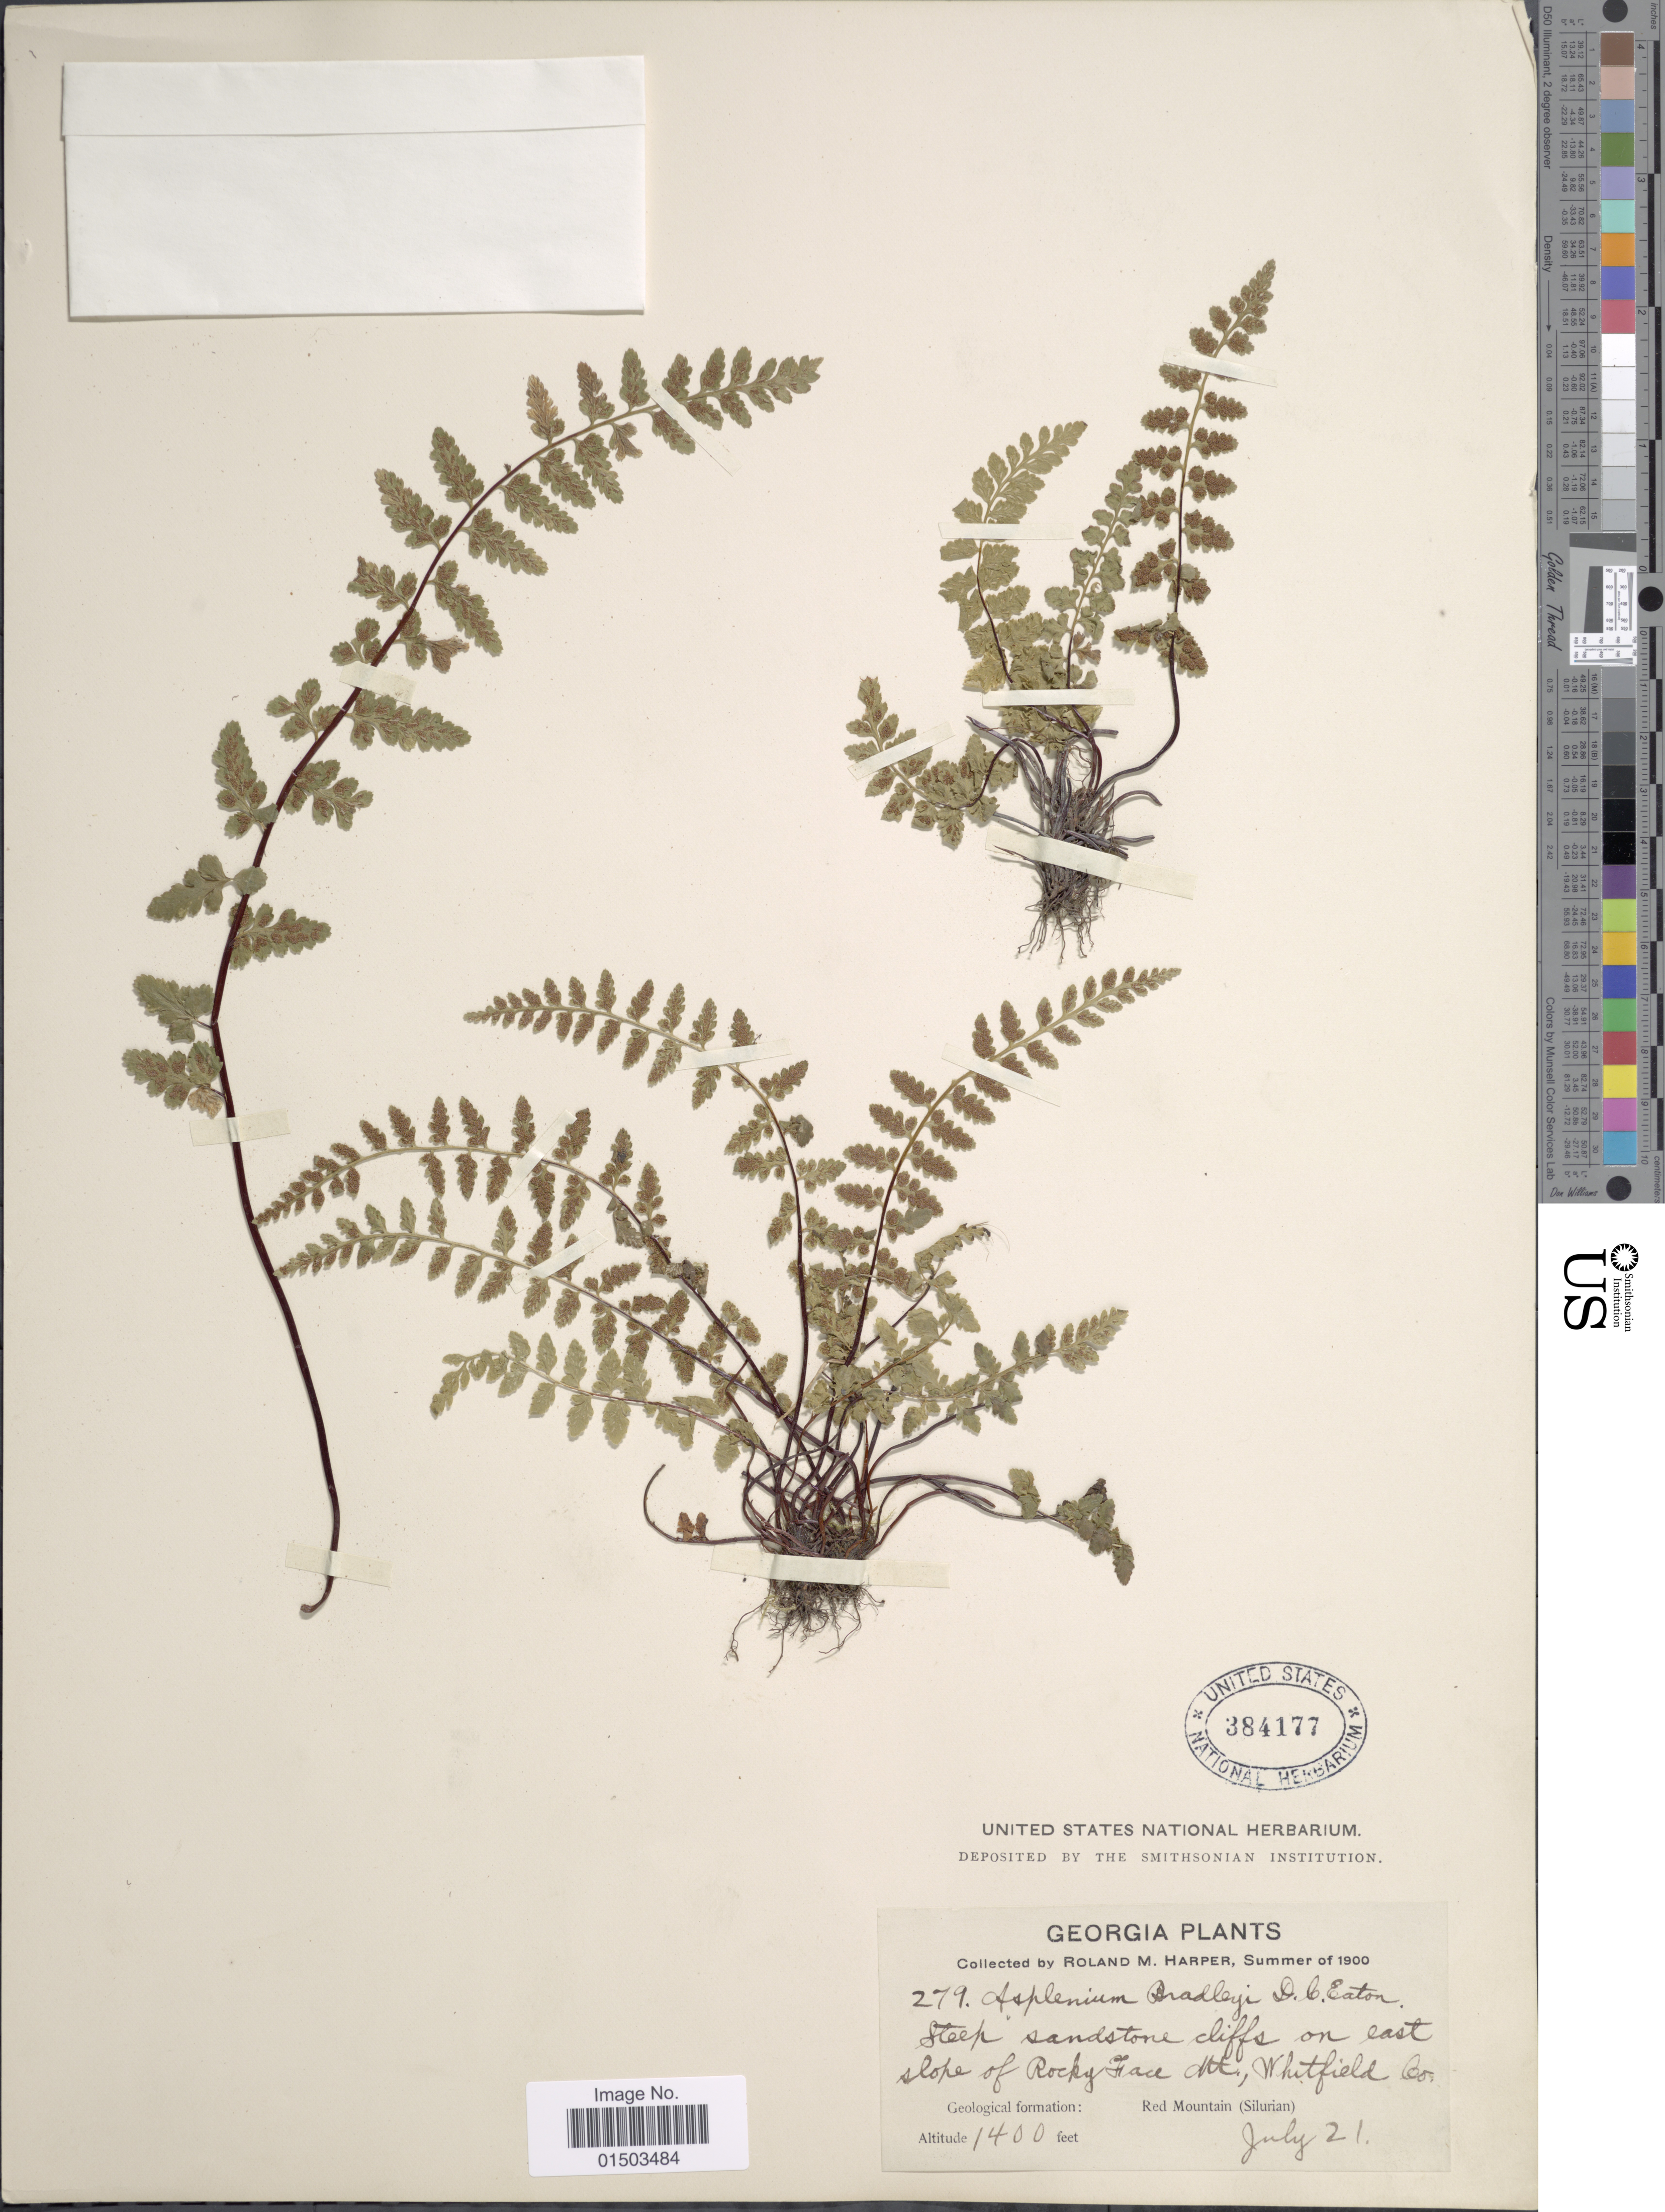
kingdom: Plantae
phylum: Tracheophyta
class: Polypodiopsida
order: Polypodiales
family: Aspleniaceae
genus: Asplenium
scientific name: Asplenium bradleyi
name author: D.C. Eaton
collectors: R. M. Harper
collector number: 279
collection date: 1900-07-21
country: United States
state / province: Georgia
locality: Georgia, On east slope of Rocky Face Mt., Whitfield Co, Red Mountain (Silurian).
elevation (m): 427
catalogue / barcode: US 384177